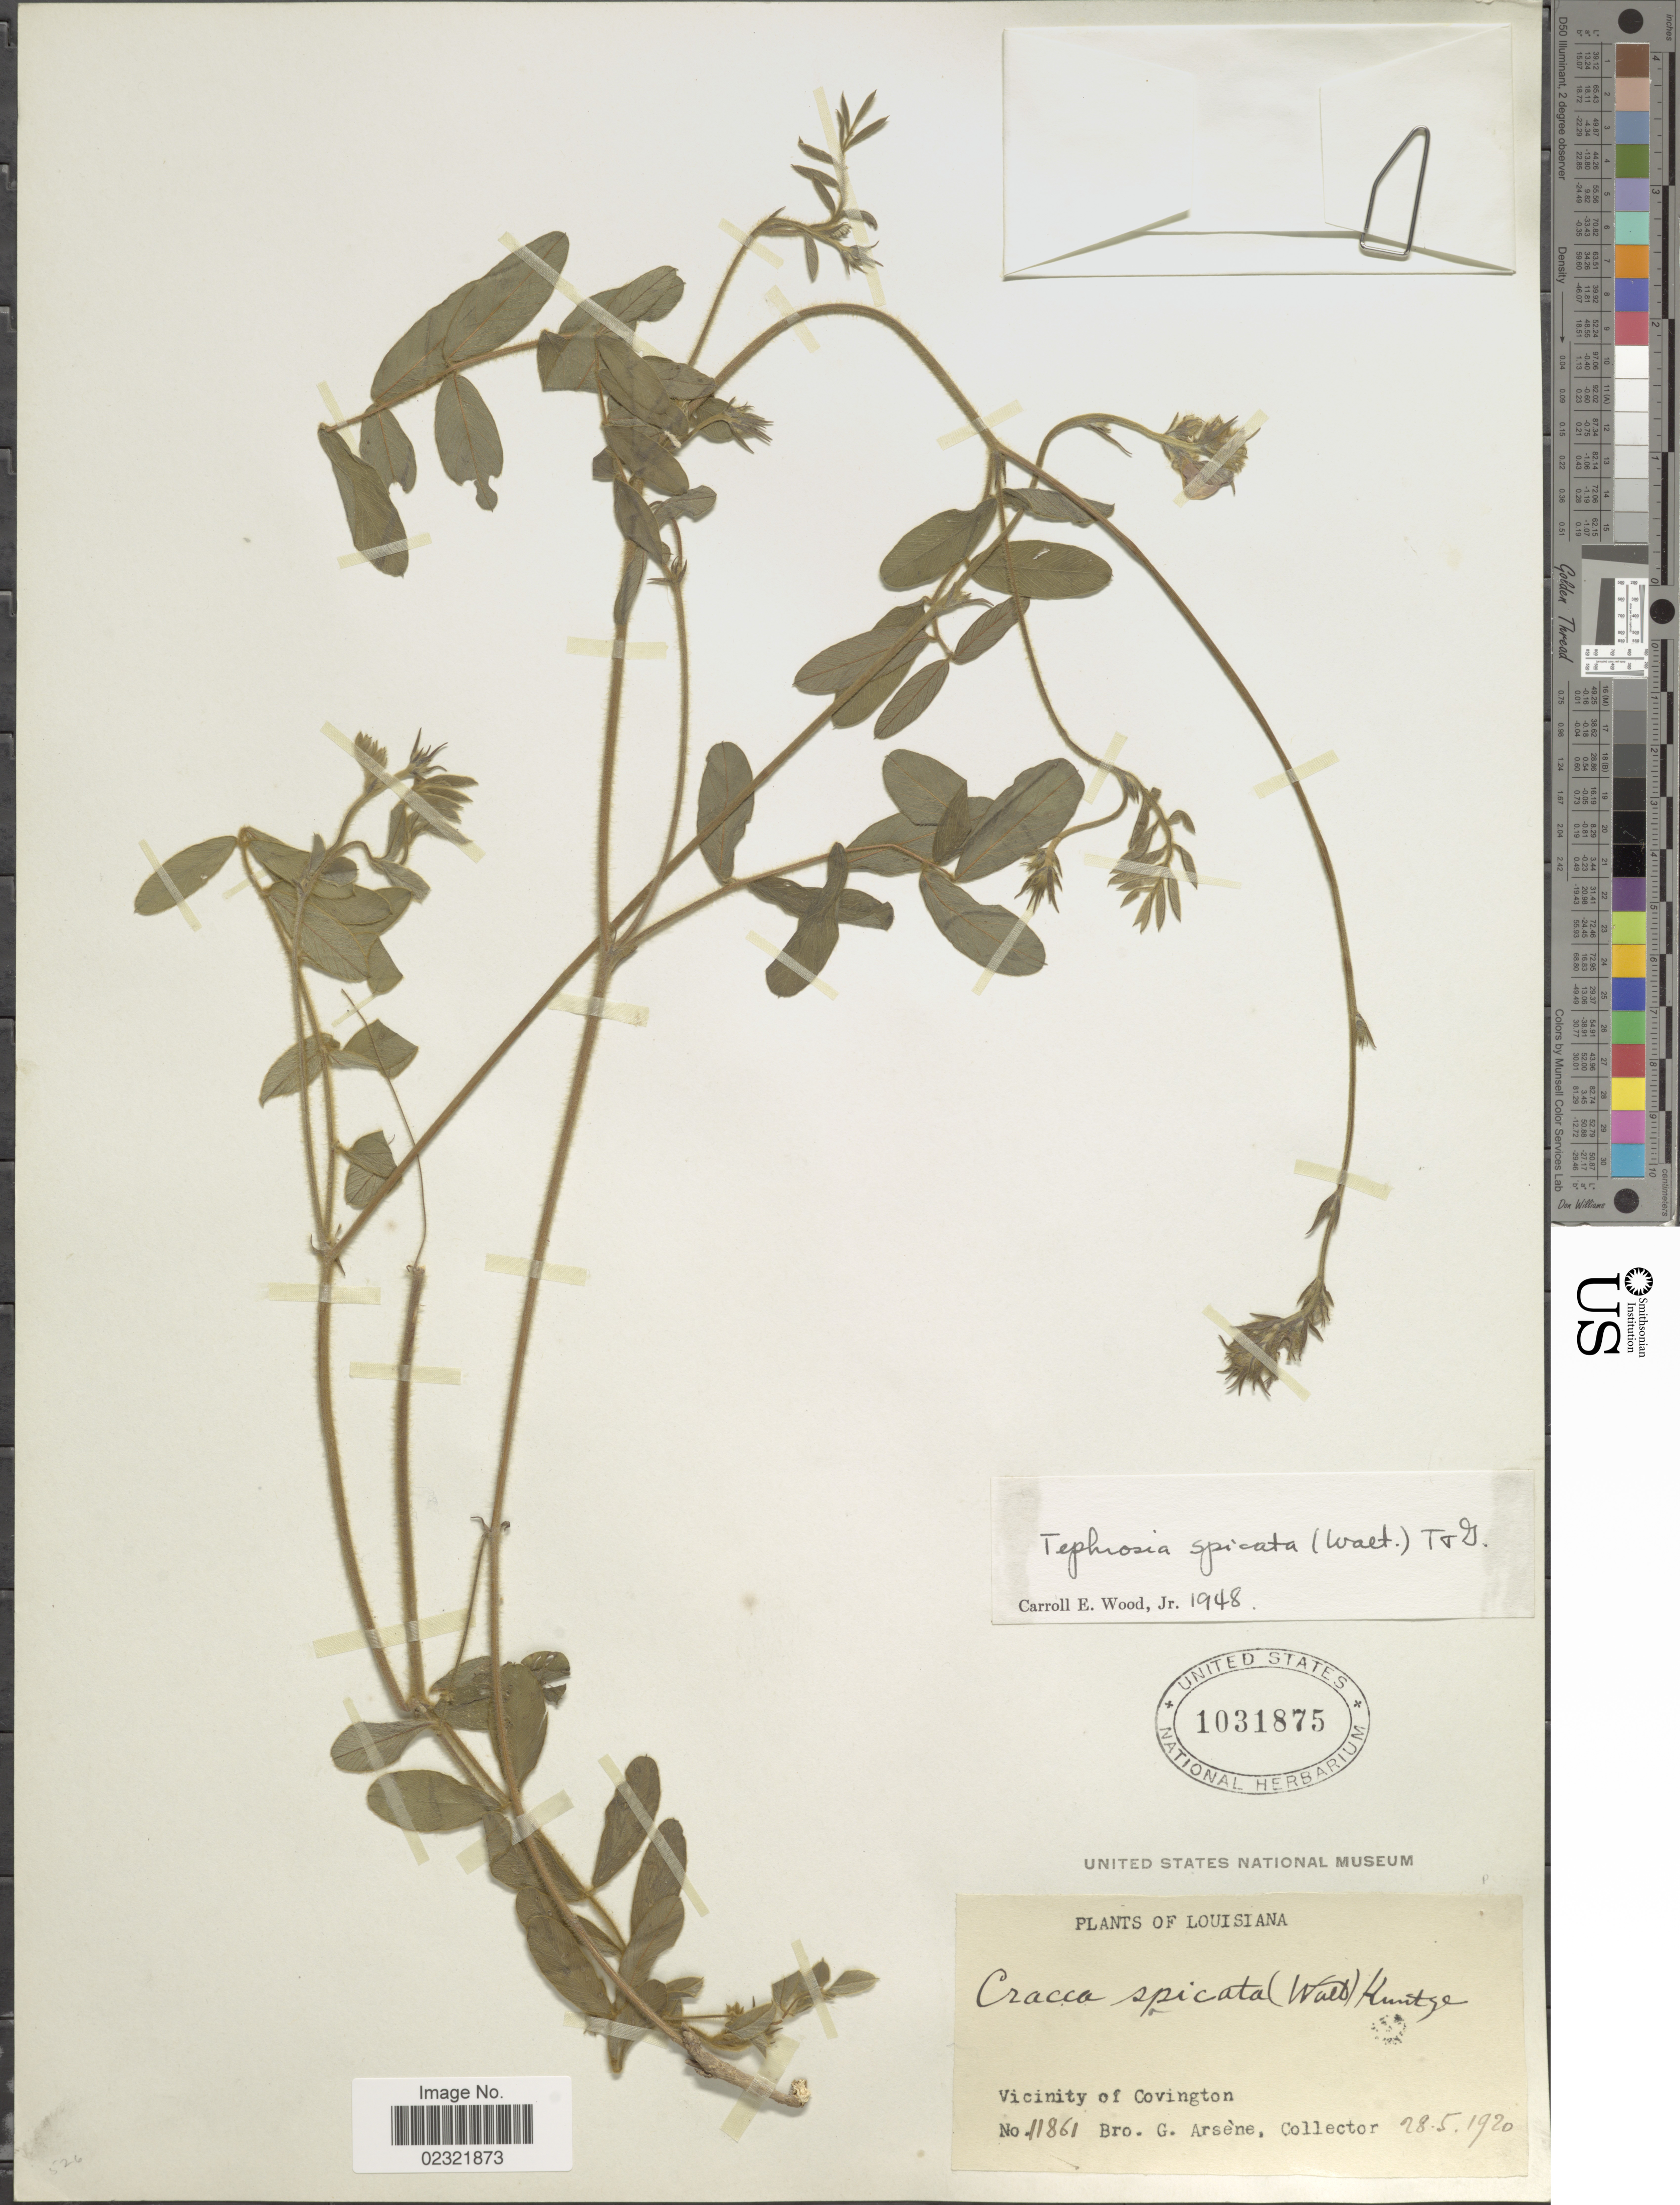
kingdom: Plantae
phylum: Tracheophyta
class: Magnoliopsida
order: Fabales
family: Fabaceae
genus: Tephrosia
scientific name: Tephrosia spicata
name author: (Walter) Torr. & A. Gray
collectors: Bro. G. Arsène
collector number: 11861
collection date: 1920-05-28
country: United States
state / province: Louisiana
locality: Vicinity of Covington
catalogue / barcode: US 1031875